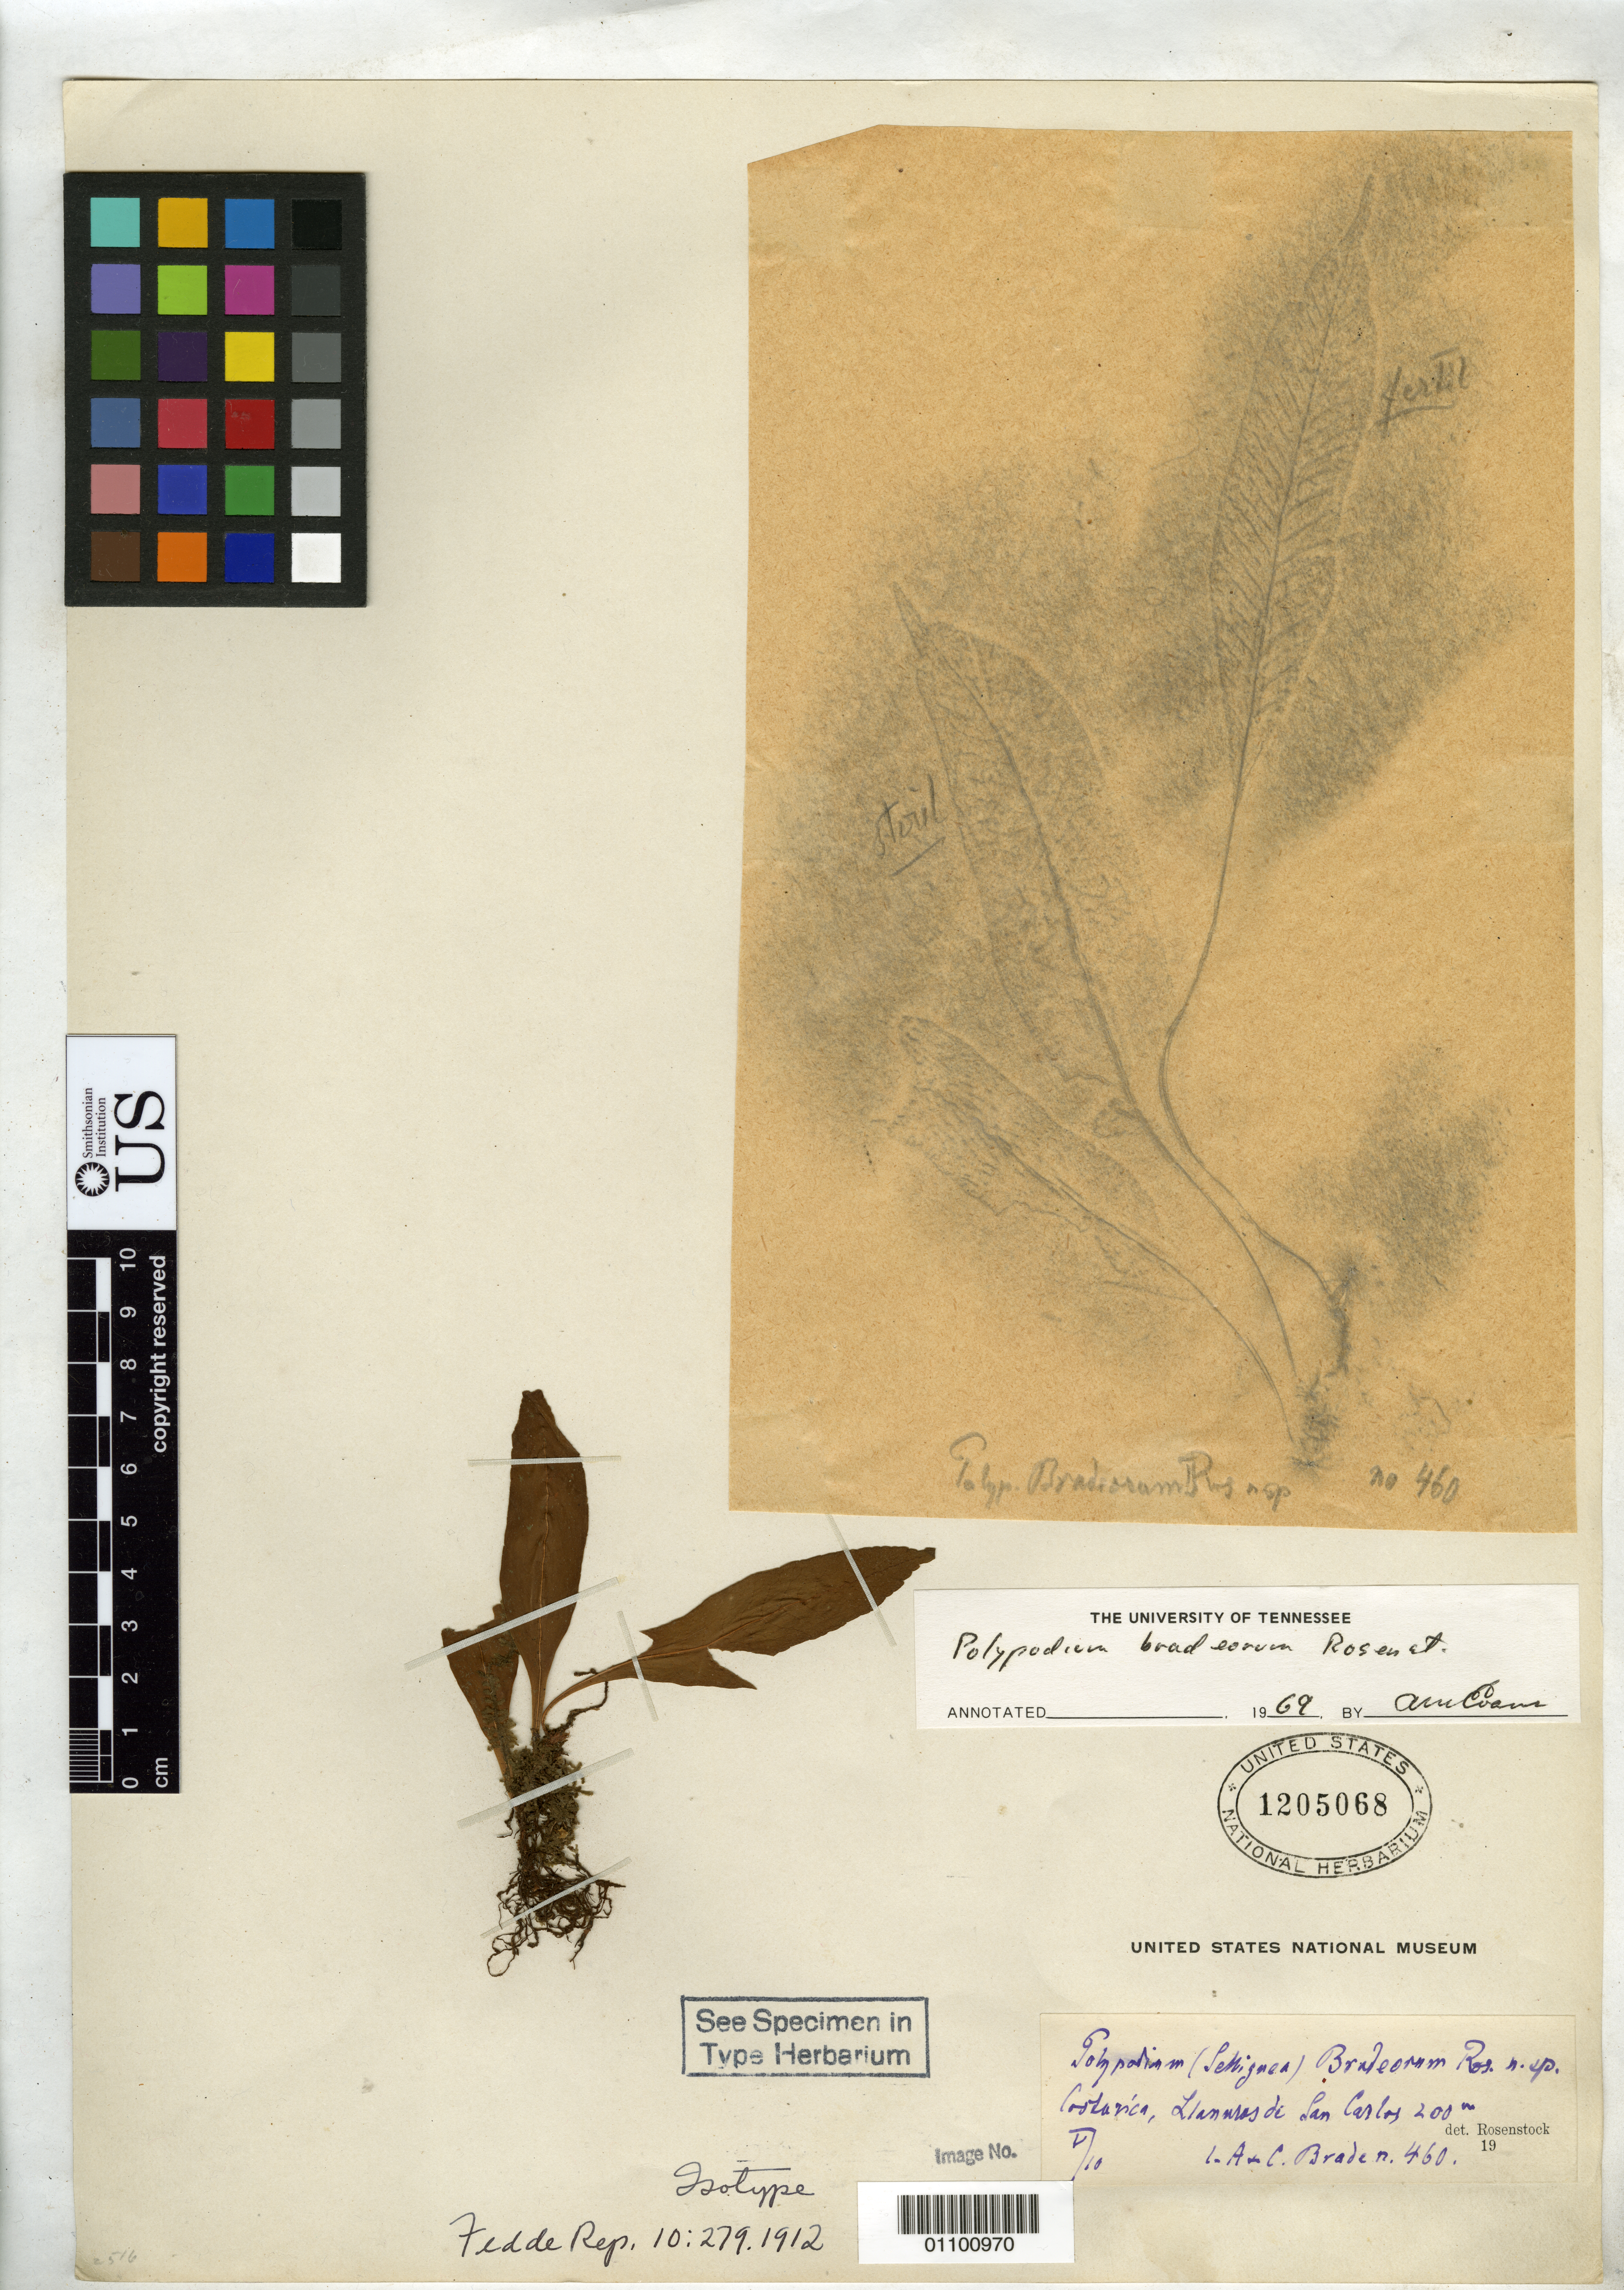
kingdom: Plantae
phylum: Tracheophyta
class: Polypodiopsida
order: Polypodiales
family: Polypodiaceae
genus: Polypodium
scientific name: Polypodium bradeorum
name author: Rosenst.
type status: Isotype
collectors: A. Brade & A. C. Brade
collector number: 460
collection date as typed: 1910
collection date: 1910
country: Costa Rica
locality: Llanuras de San Carlos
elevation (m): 200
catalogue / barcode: US 1205068